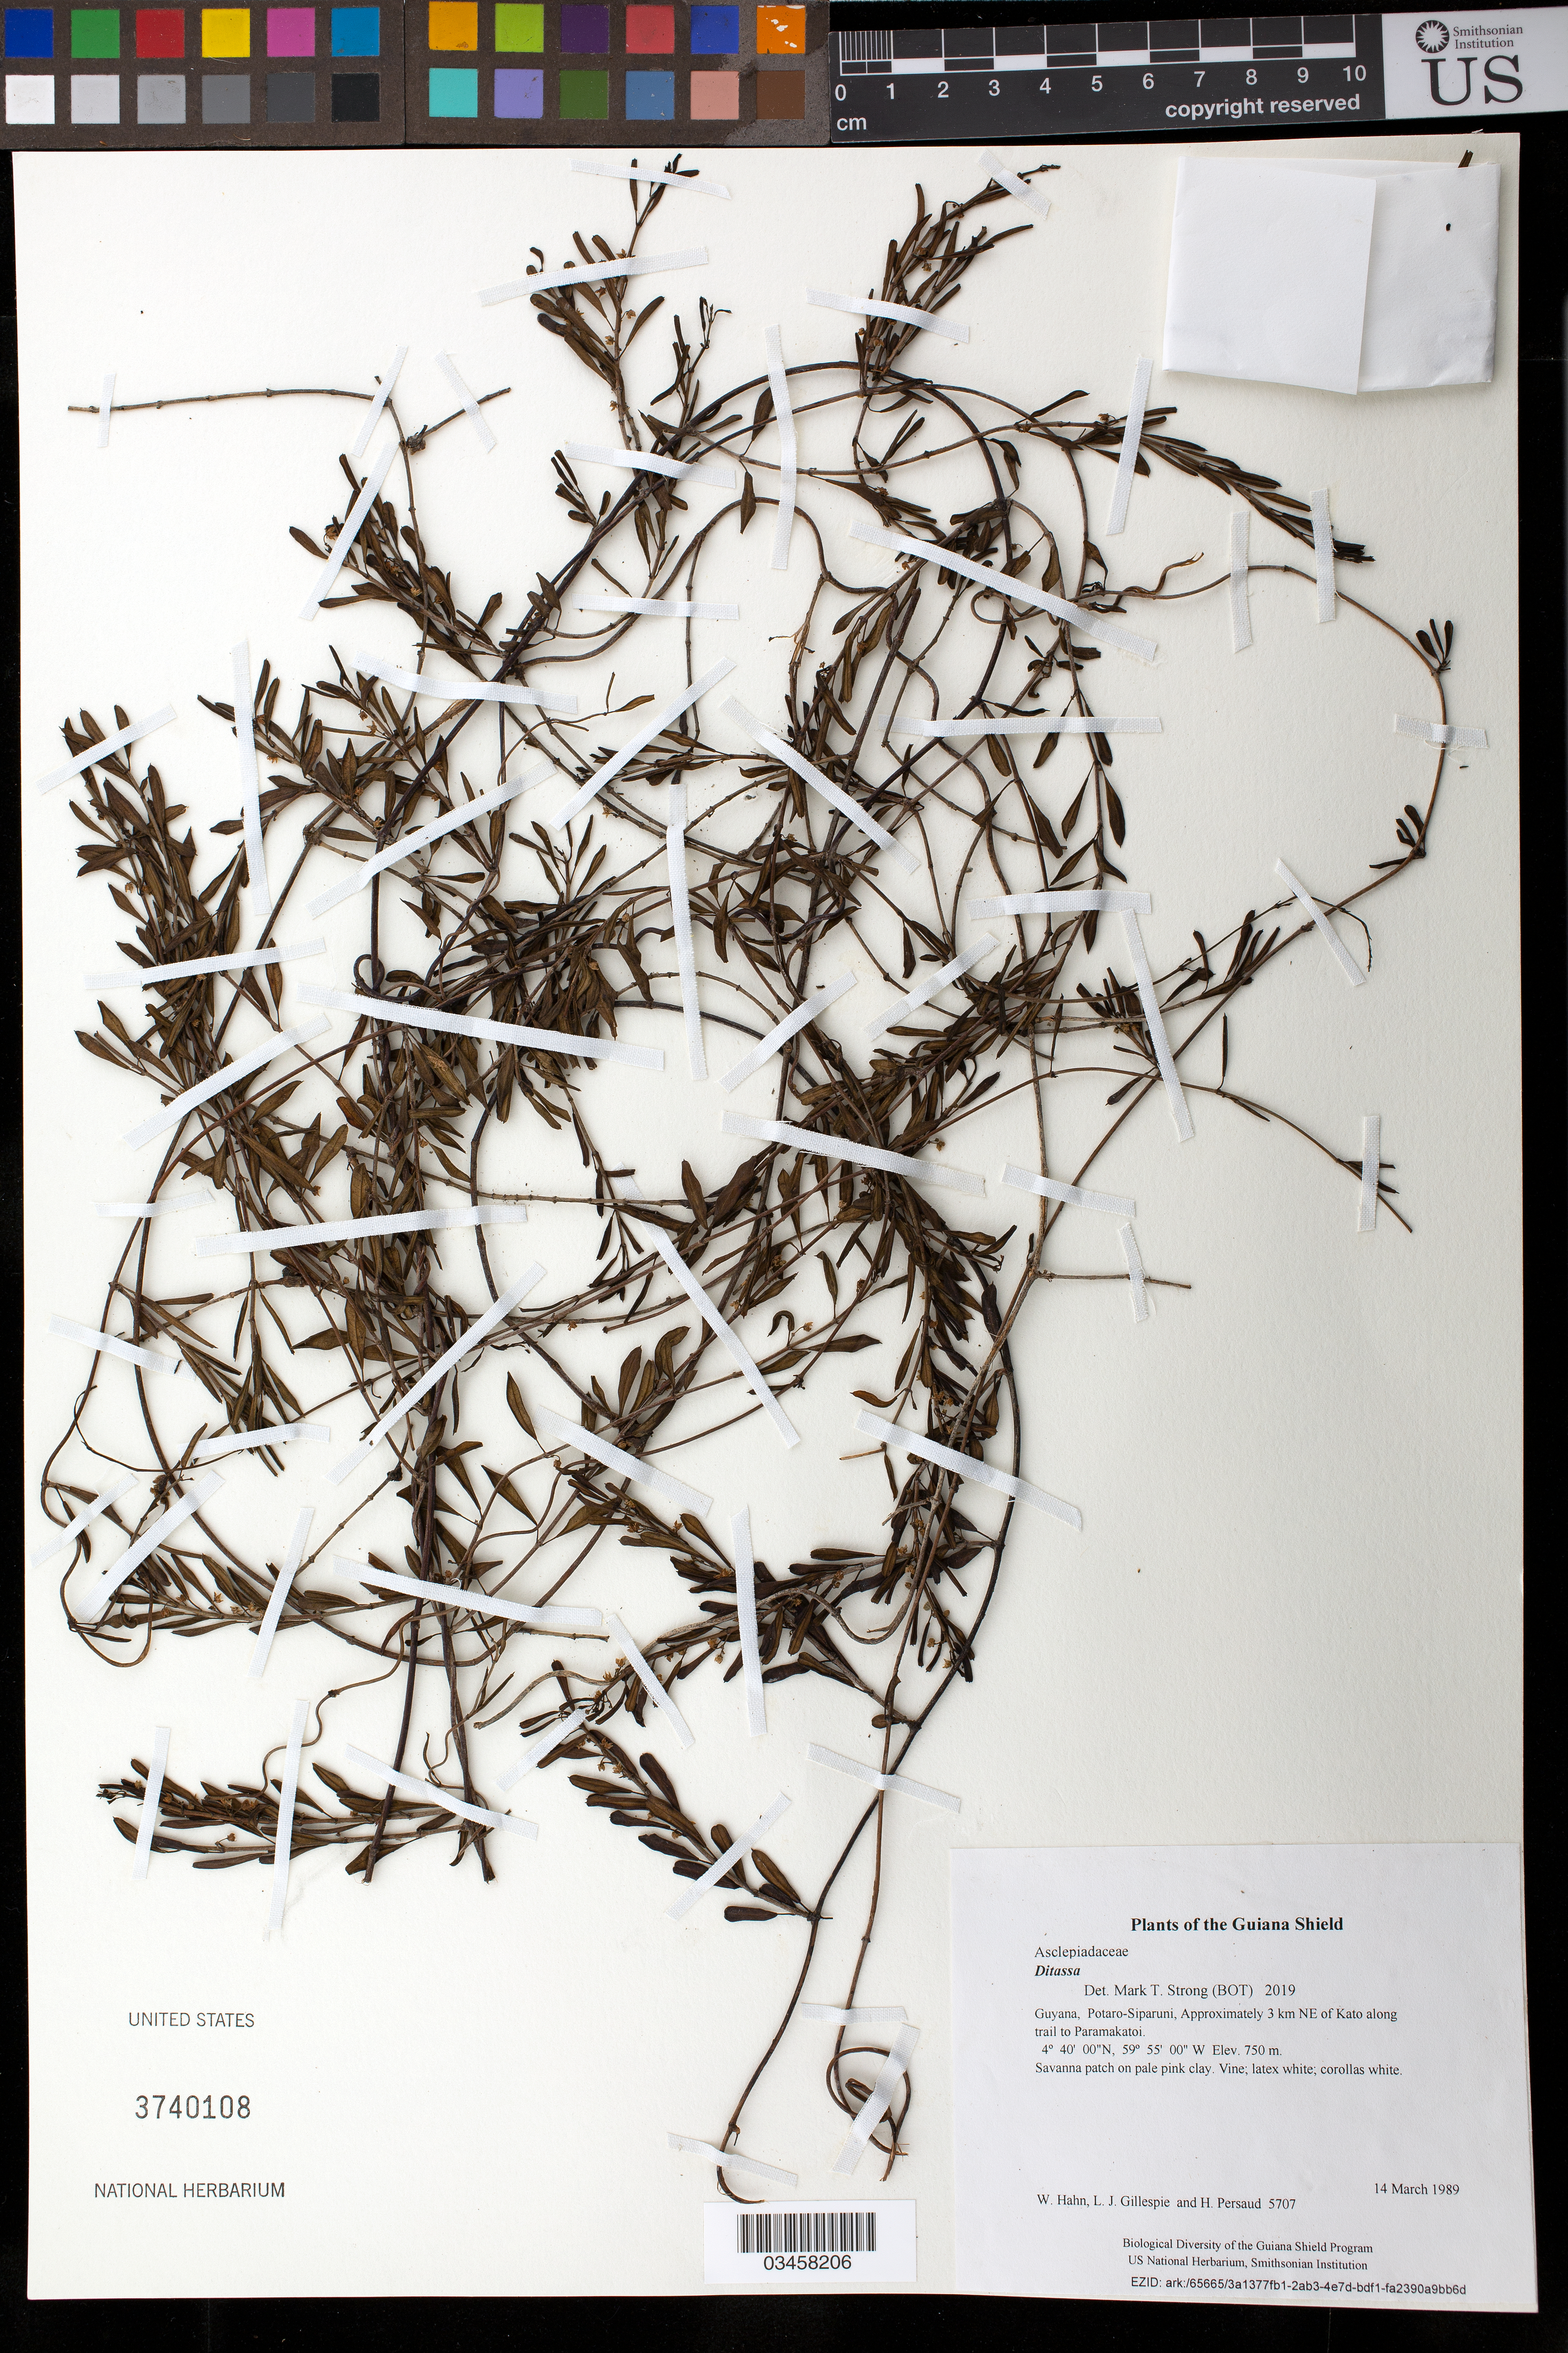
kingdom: Plantae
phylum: Tracheophyta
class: Magnoliopsida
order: Gentianales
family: Apocynaceae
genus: Ditassa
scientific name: Ditassa sp.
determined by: Strong, Mark T., (BOT), Smithsonian Institution - National Museum of Natural History (UNITED STATES)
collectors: W. Hahn, L. J. Gillespie & H. Persaud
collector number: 5707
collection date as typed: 14 March 1989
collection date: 1989-03-14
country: Guyana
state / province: Potaro-Siparuni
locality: Approximately 3 km NE of Kato along trail to Paramakatoi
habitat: Savanna patch on pale pink clay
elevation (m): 750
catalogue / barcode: US 3740108